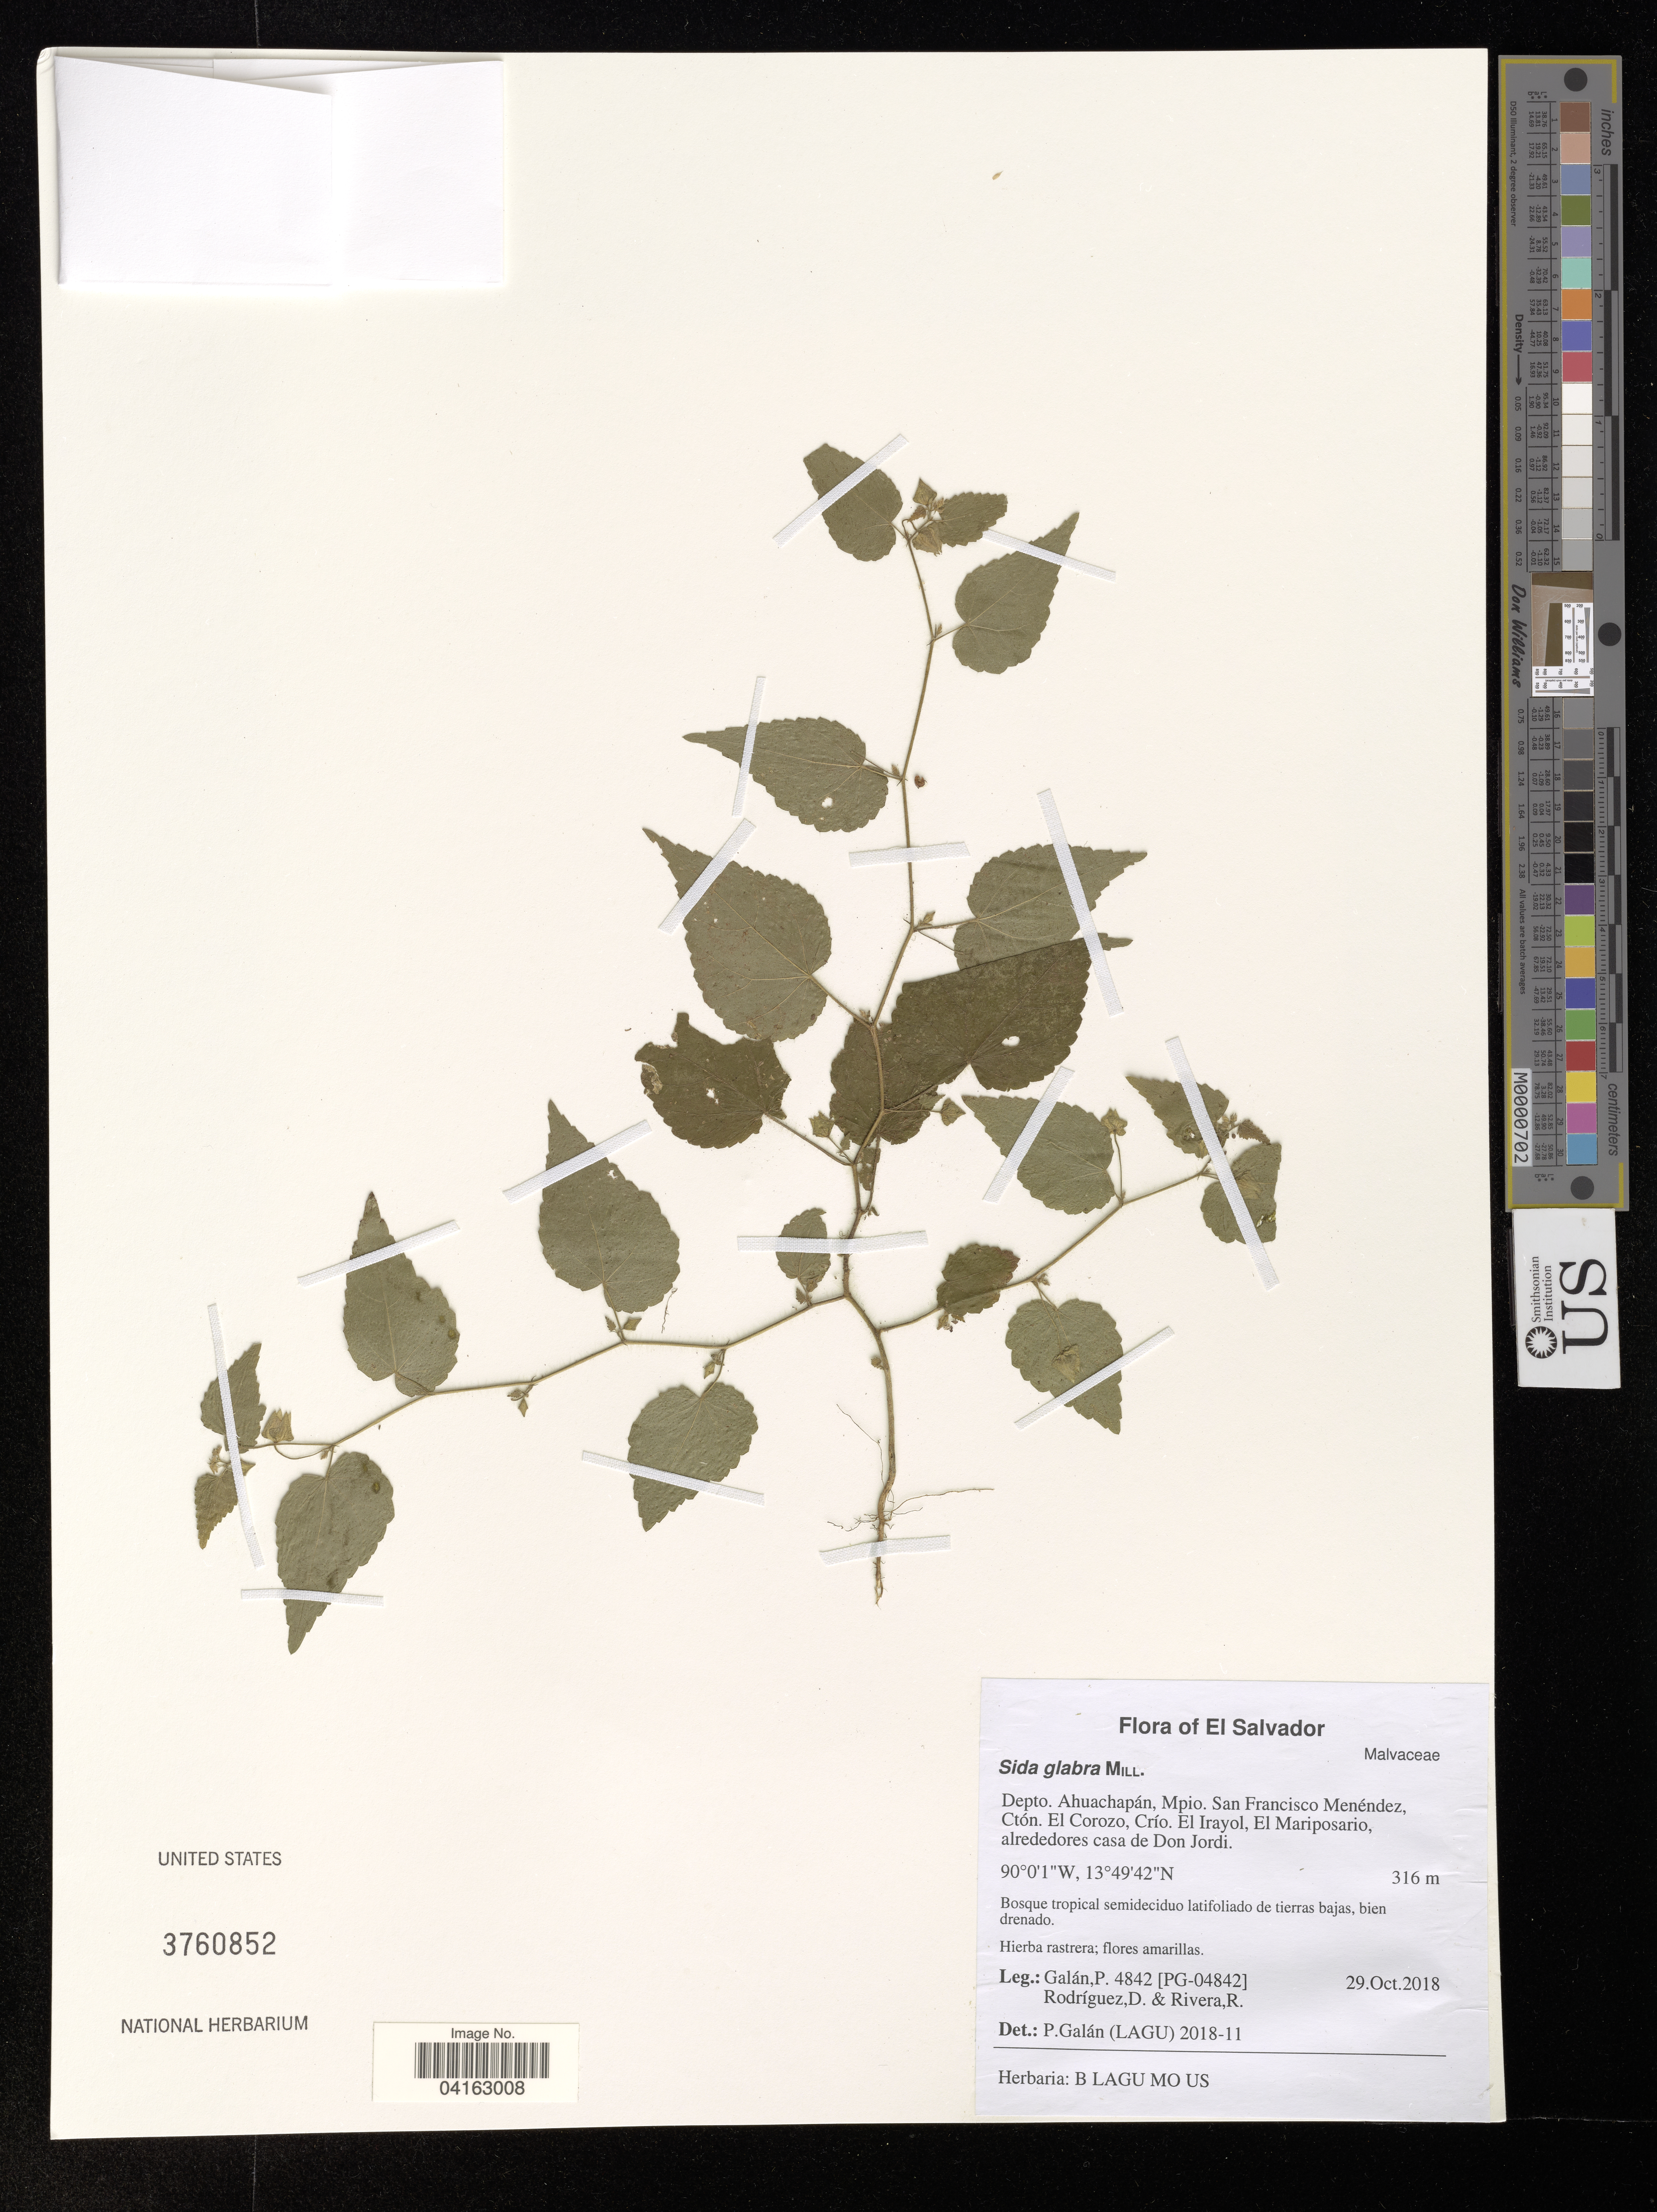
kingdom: Plantae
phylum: Tracheophyta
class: Magnoliopsida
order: Malvales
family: Malvaceae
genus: Sida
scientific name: Sida glabra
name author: Mill.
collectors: P. Galan, D. Rodriguez & R. Rivera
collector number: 4842 / [PG-04842]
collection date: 2018-10-29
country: El Salvador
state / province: Ahuachapan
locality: Depto. Ahuachapán, Mpio. San Francisco Menéndez, Ctón. El Corozo, Crío. El Irayol, El Mariposario, alrededores casa de Don Jordi.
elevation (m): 316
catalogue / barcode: US 3760852